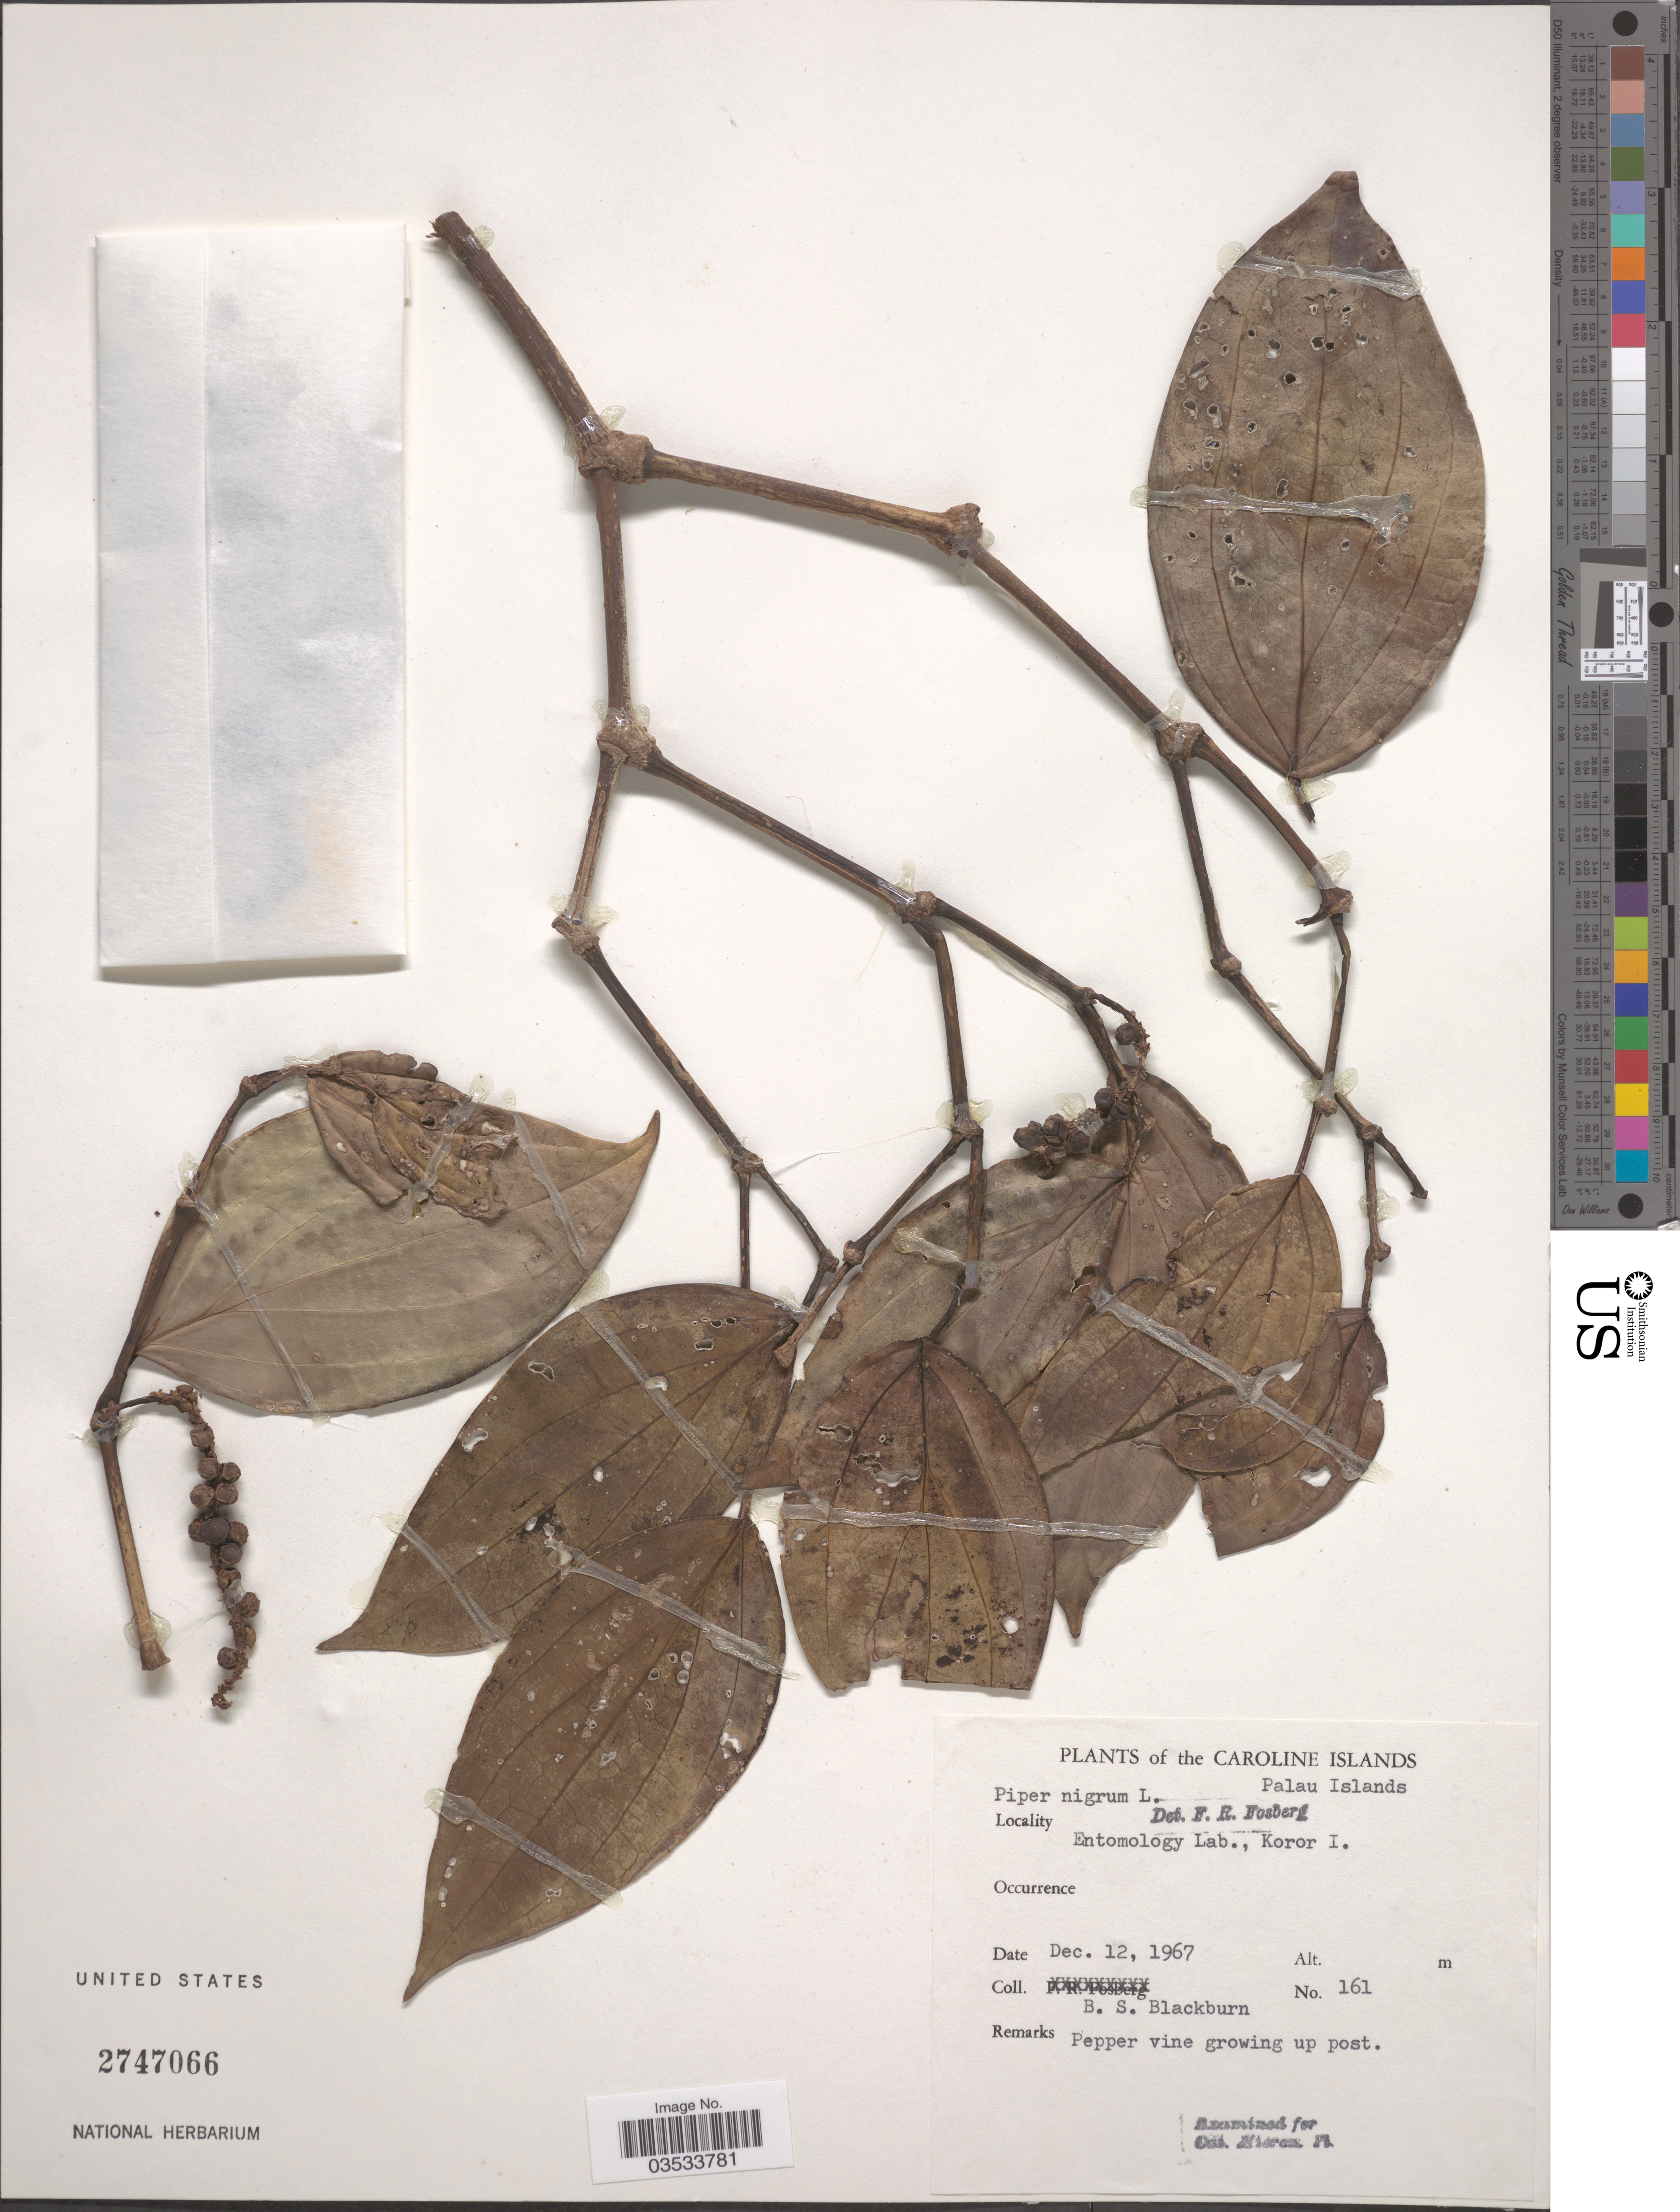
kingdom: Plantae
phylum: Tracheophyta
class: Magnoliopsida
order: Piperales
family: Piperaceae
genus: Piper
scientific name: Piper nigrum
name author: L.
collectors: B. S. Blackburn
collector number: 161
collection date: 1967-12-12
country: Palau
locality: Caroline Islands. Palau Islands. Entomology Lab., Koror I.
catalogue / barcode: US 2747066